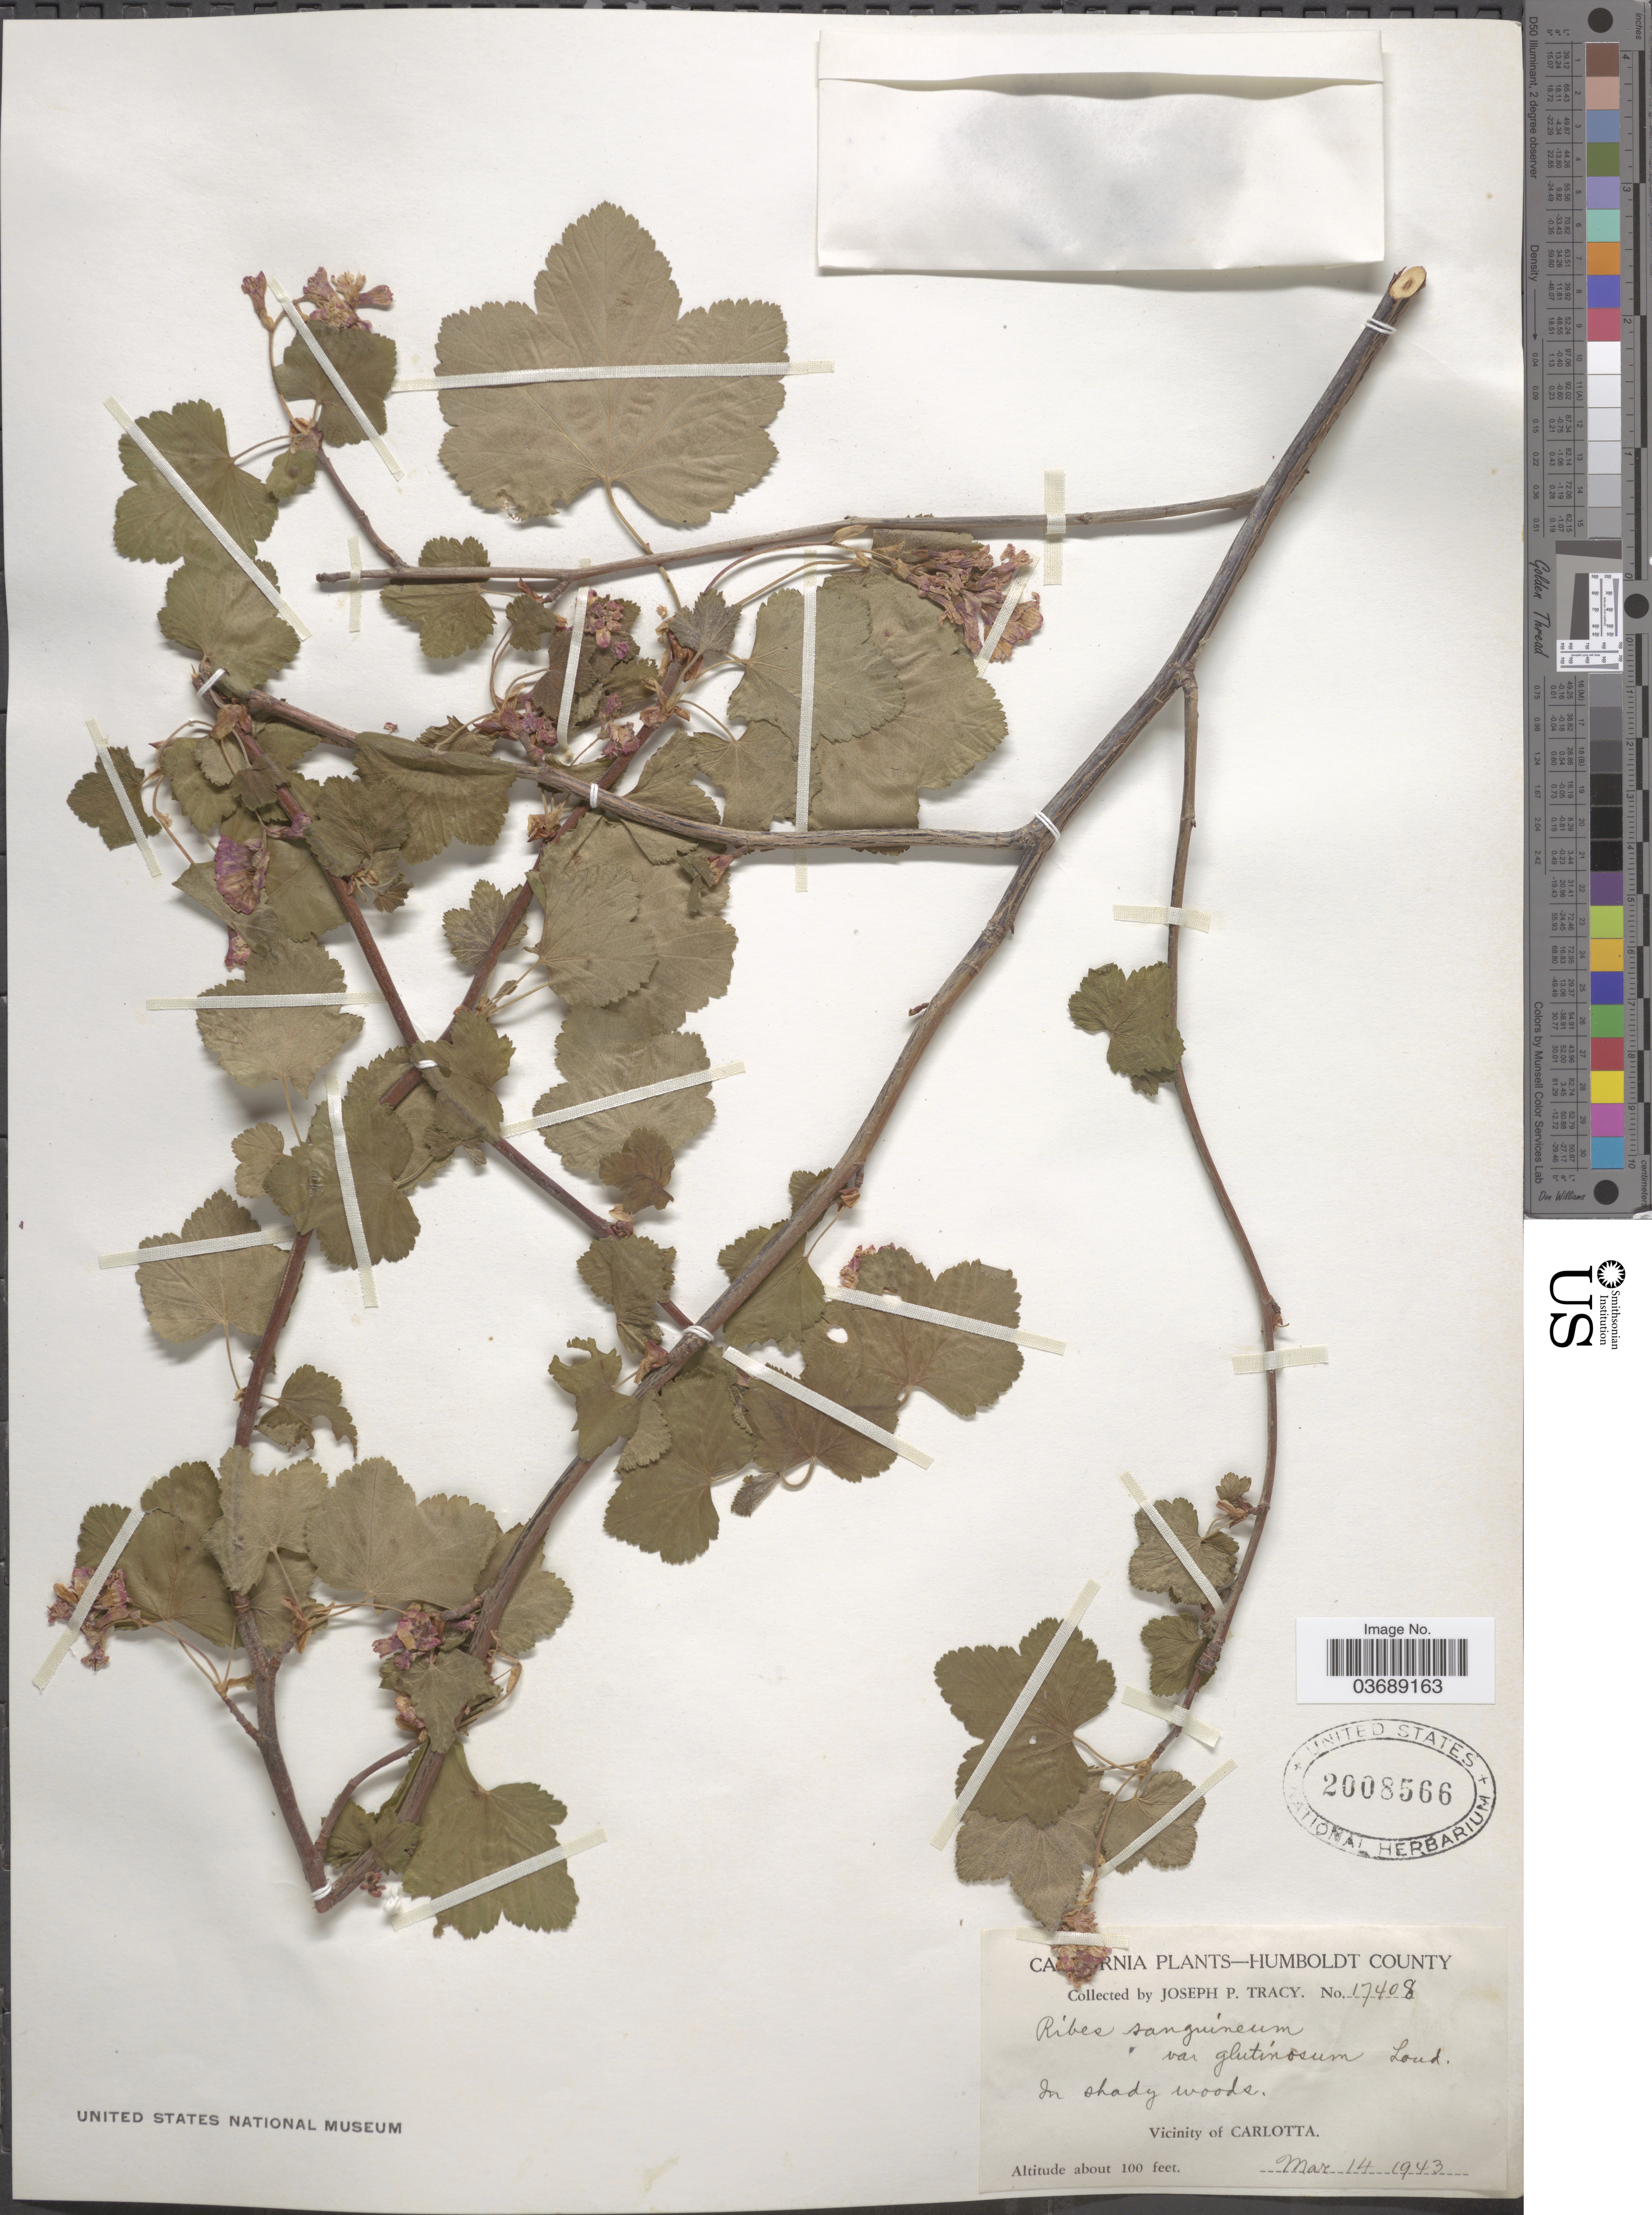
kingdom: Plantae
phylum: Tracheophyta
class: Magnoliopsida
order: Saxifragales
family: Grossulariaceae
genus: Ribes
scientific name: Ribes sanguineum var. glutinosum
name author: (Benth.) Loudon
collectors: J. Tracy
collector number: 17408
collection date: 1943-03-14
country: United States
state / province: California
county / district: Humboldt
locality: Humboldt County. Vicinity of Carlotta.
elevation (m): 30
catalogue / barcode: US 2008566